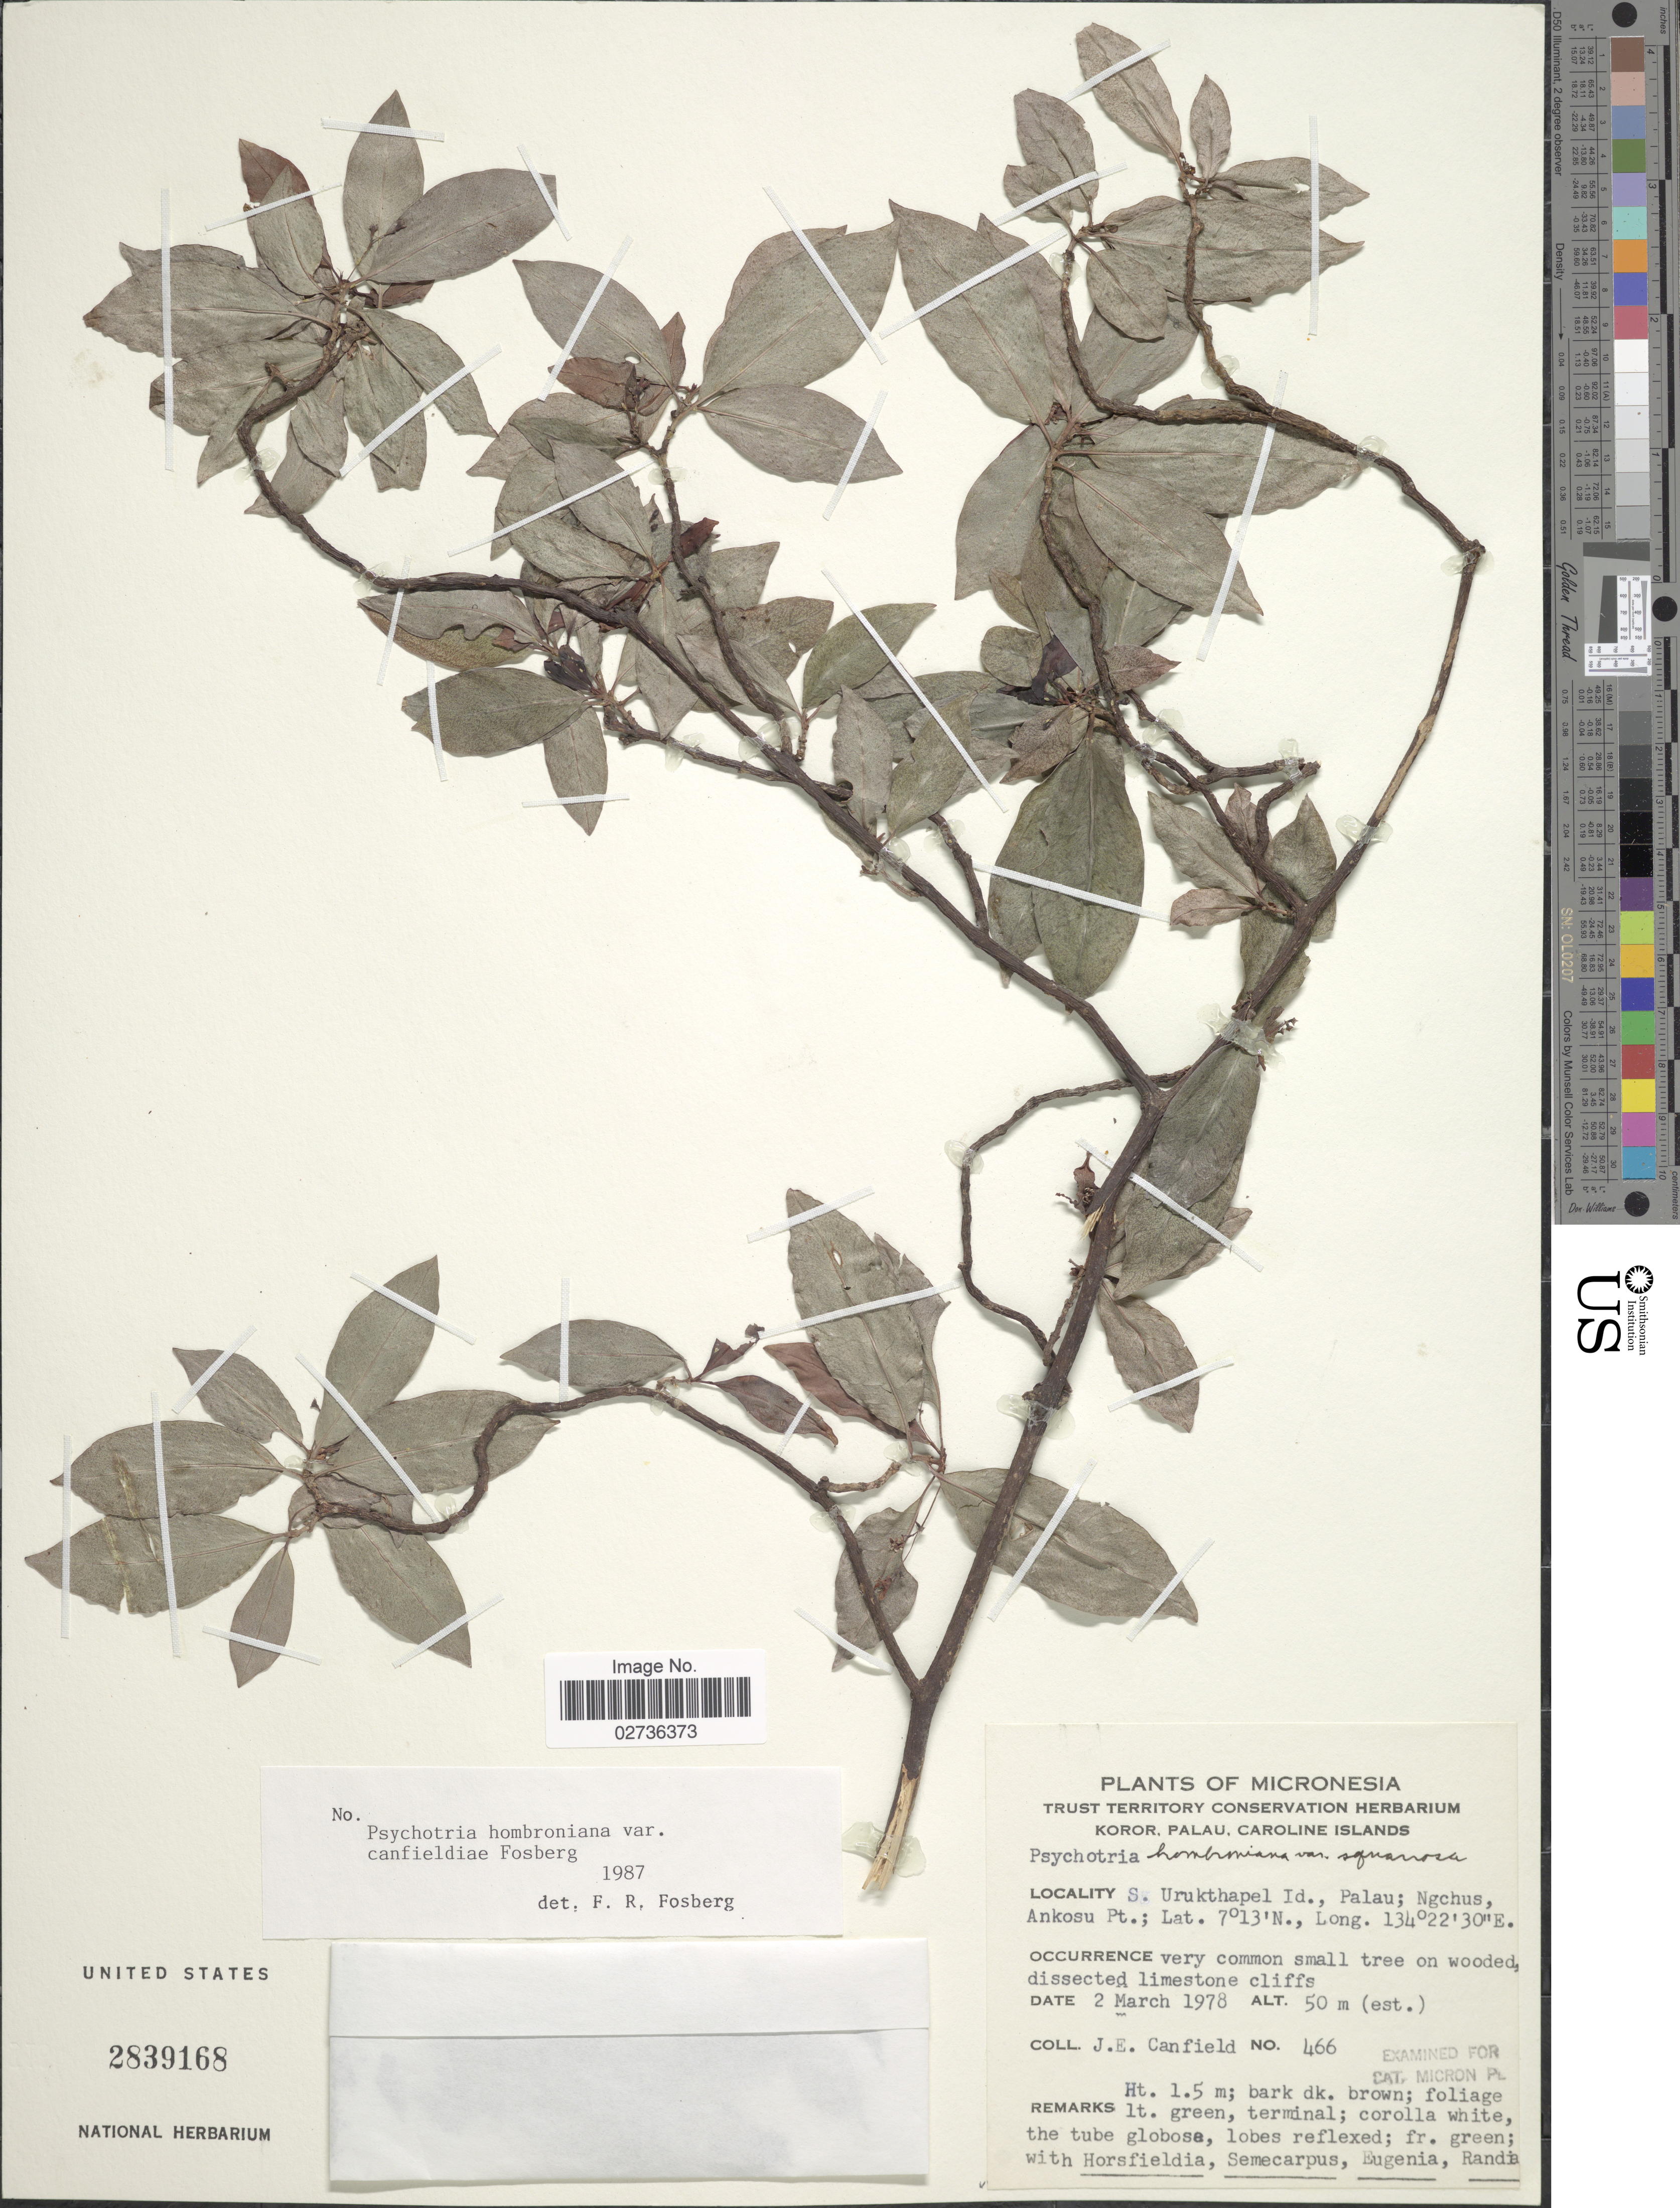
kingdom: Plantae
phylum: Tracheophyta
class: Magnoliopsida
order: Gentianales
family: Rubiaceae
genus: Psychotria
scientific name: Psychotria hombroniana var. canfieldiae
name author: Fosberg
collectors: J. E. Canfield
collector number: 466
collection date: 1978-03-02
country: Palau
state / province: Koror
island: Ngeruktabel [Urukthapel]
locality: Koror, Palau, S. Urukthapel Is., Ngchus, Ankosu Pt.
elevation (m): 15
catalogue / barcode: US 2839168